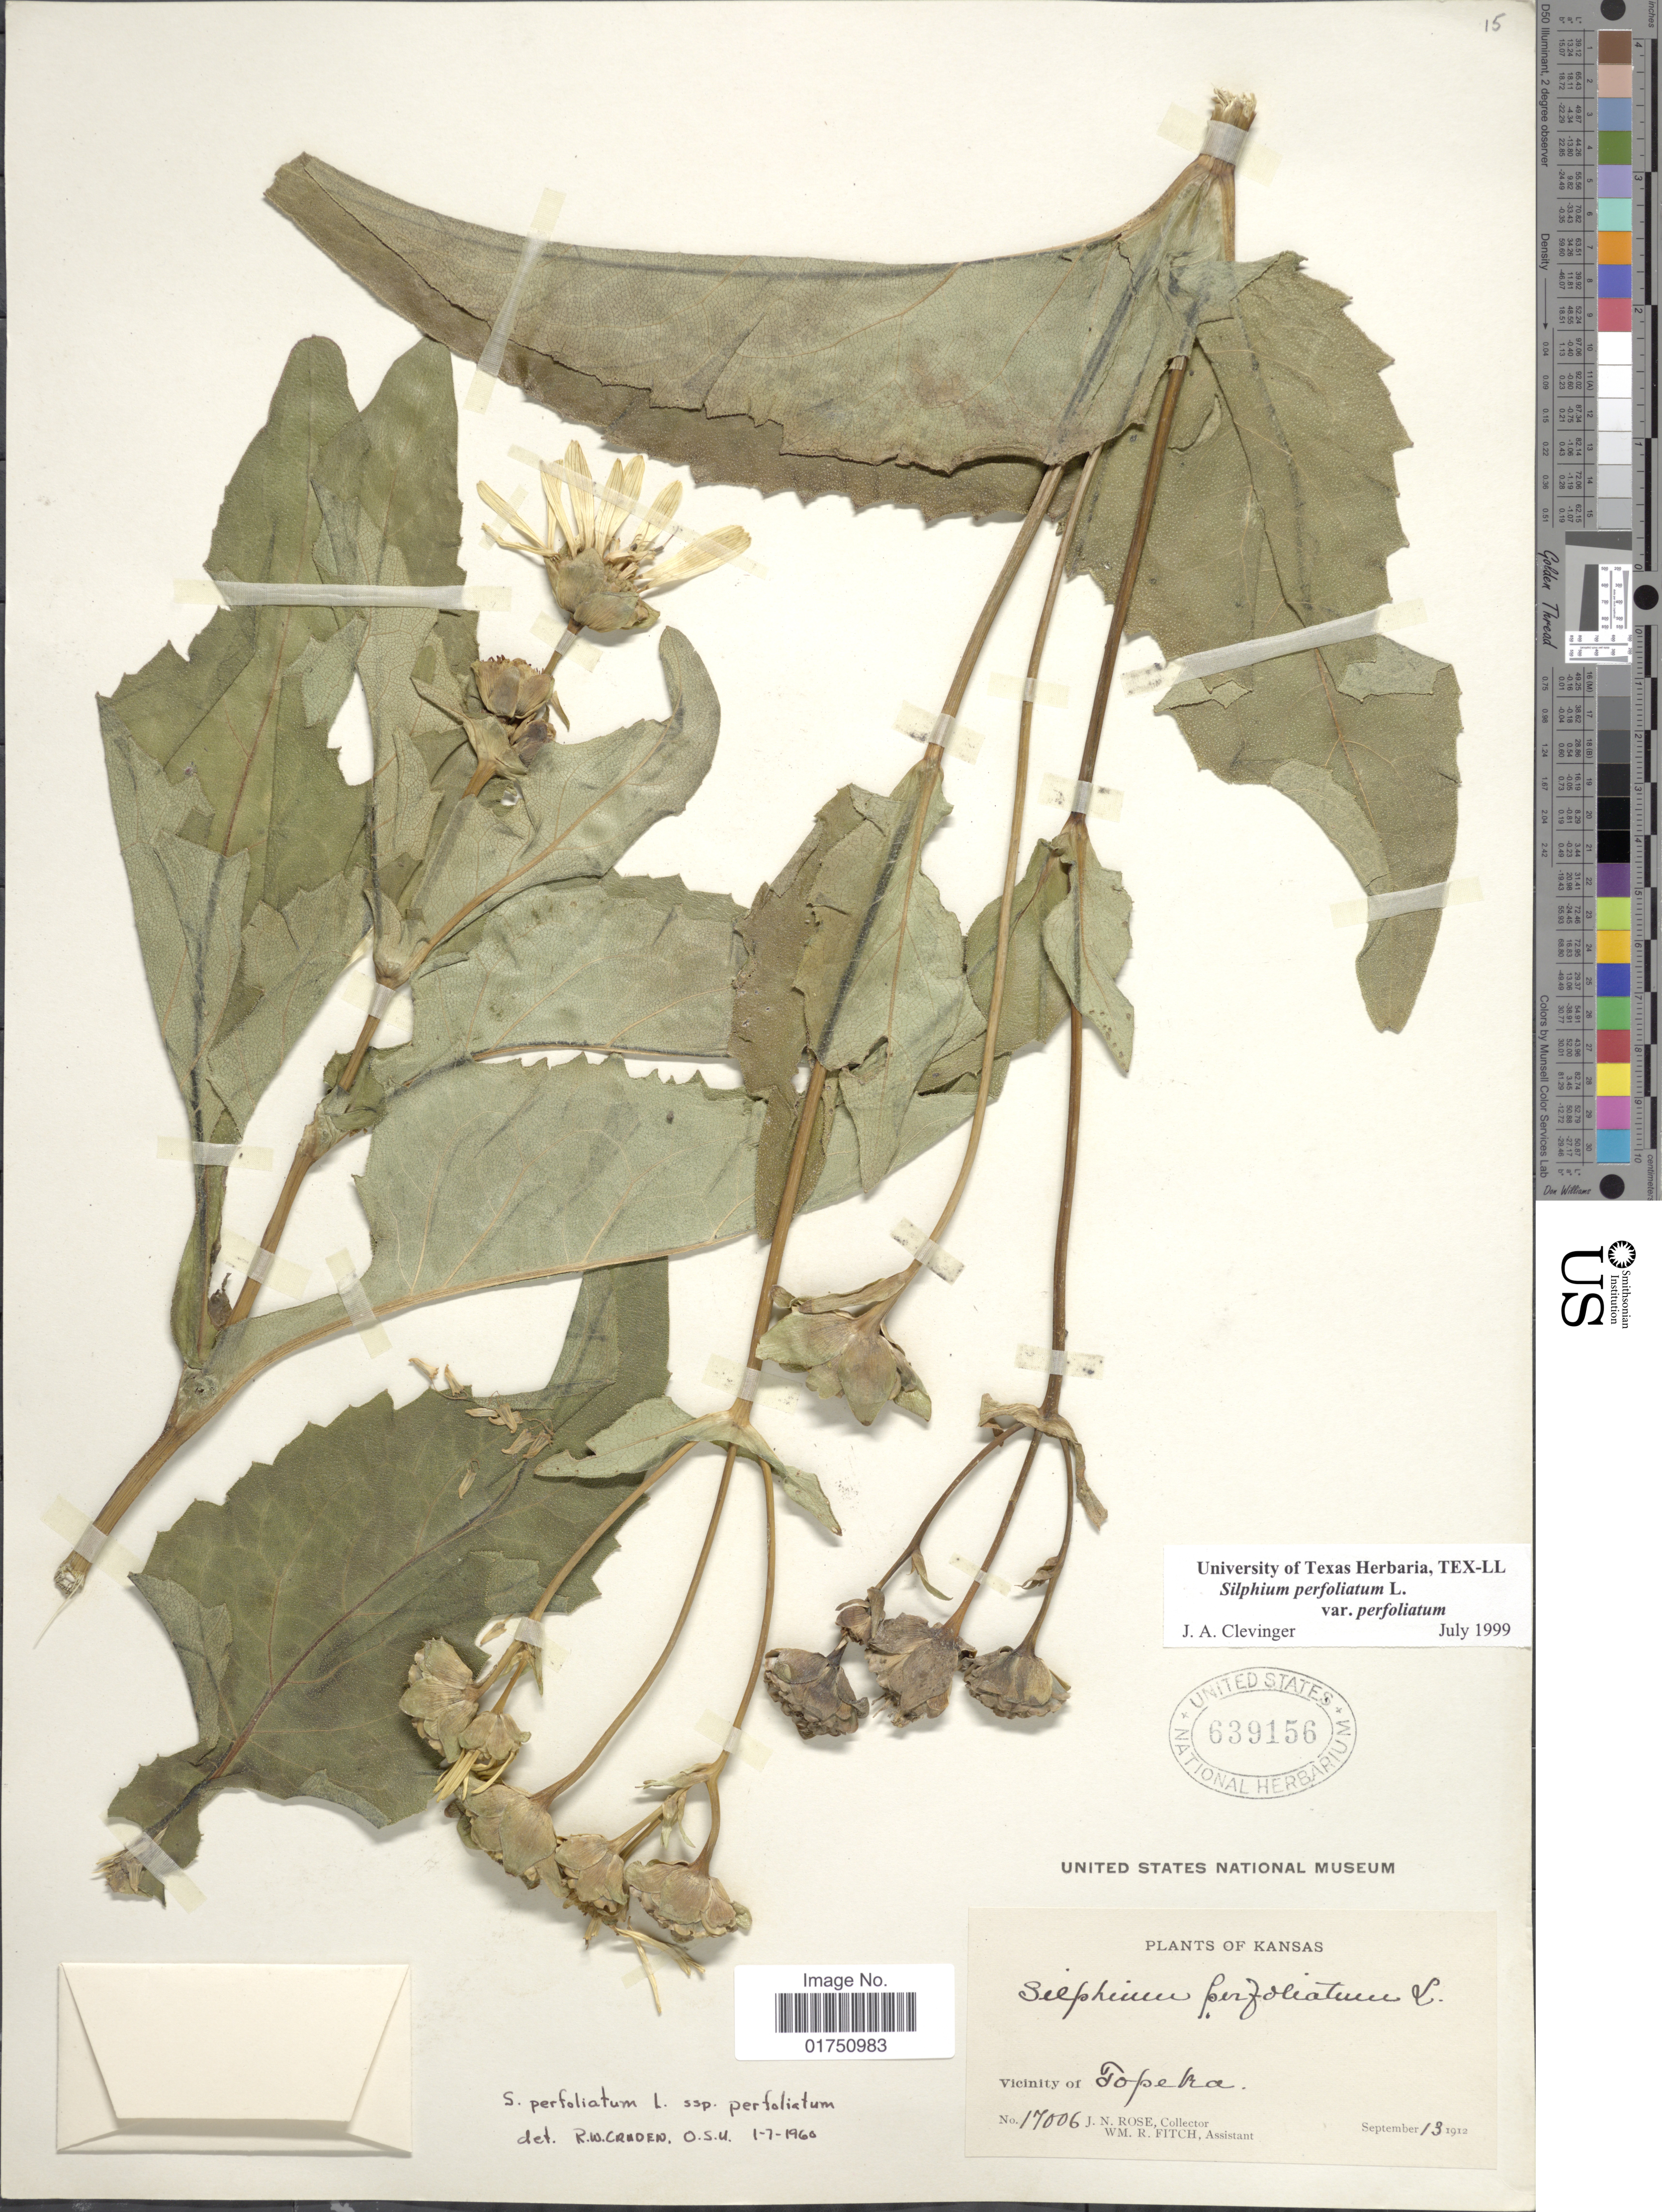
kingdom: Plantae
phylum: Tracheophyta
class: Magnoliopsida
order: Asterales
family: Asteraceae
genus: Silphium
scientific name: Silphium perfoliatum var. perfoliatum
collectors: J. N. Rose & W. R. Fitch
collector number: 17006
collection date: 1912-09-13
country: United States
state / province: Kansas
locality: Vicinity of Topeka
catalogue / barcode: US 639156